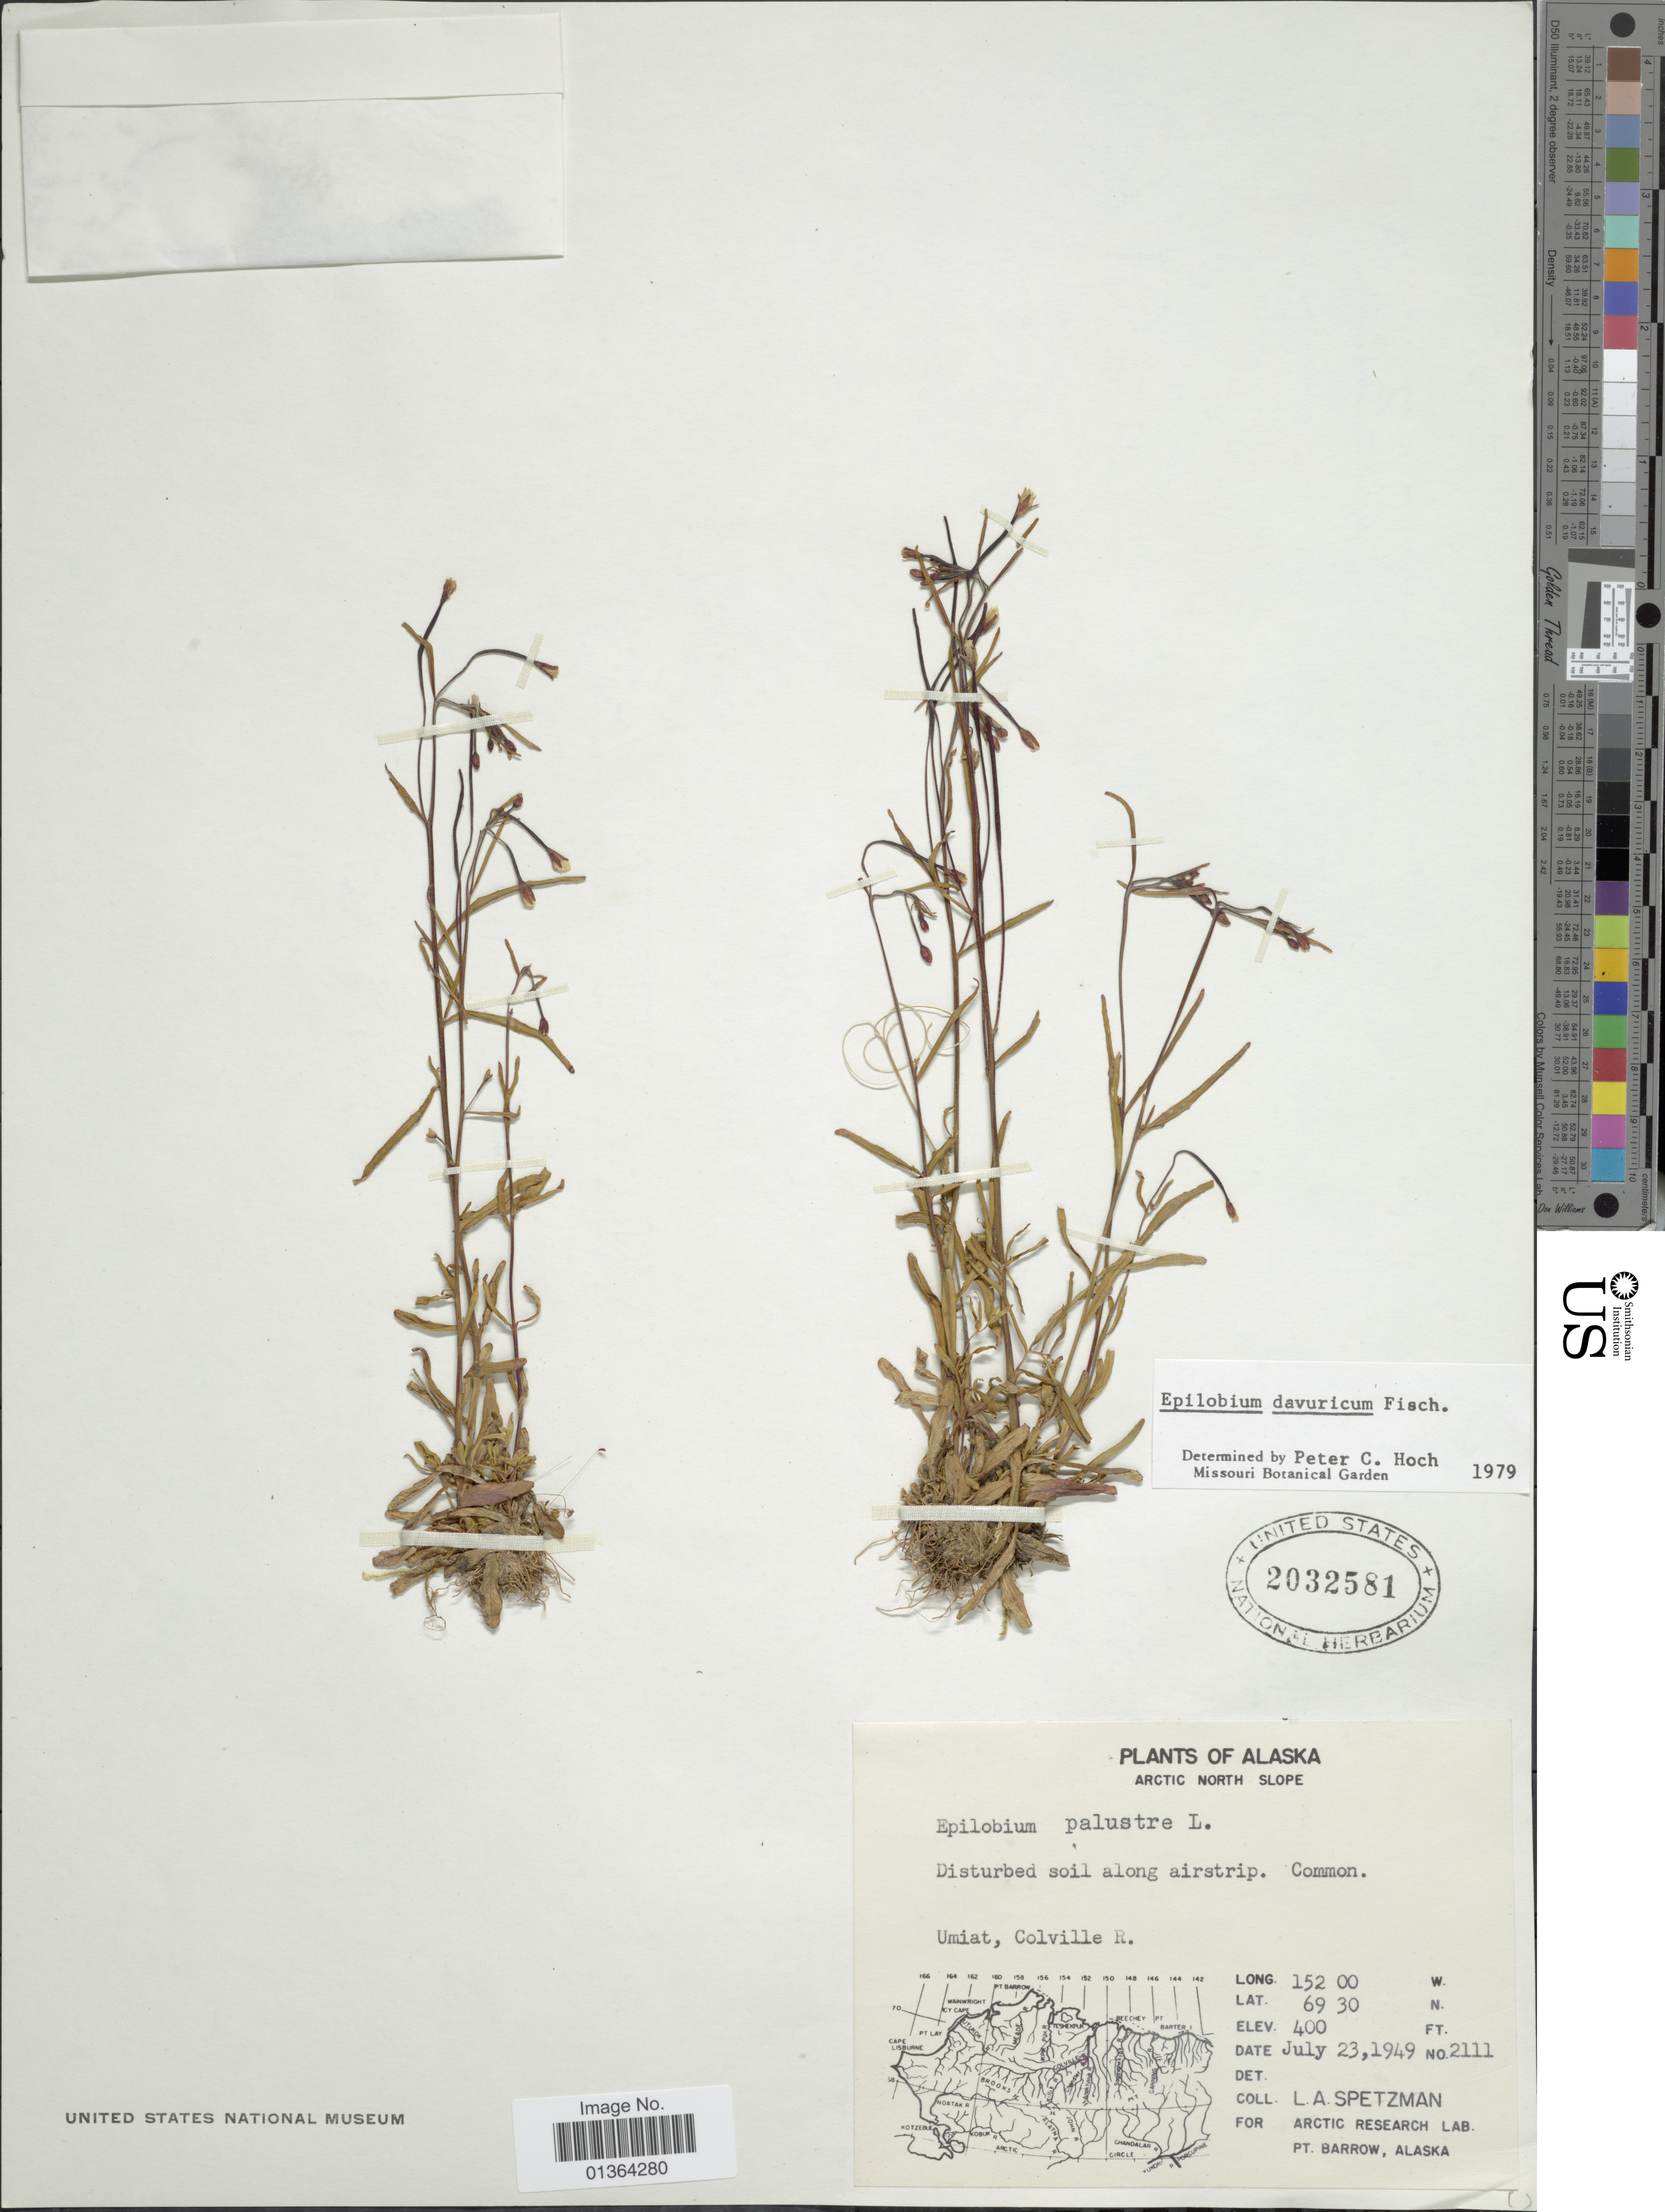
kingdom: Plantae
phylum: Tracheophyta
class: Magnoliopsida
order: Myrtales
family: Onagraceae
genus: Epilobium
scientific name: Epilobium davuricum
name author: Fisch. ex Hornem.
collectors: L. Spetzman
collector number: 2111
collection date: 1949-07-23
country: United States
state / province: Alaska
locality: Arctic North Slope. Umiat, Colville R.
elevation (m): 122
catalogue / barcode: US 2032581